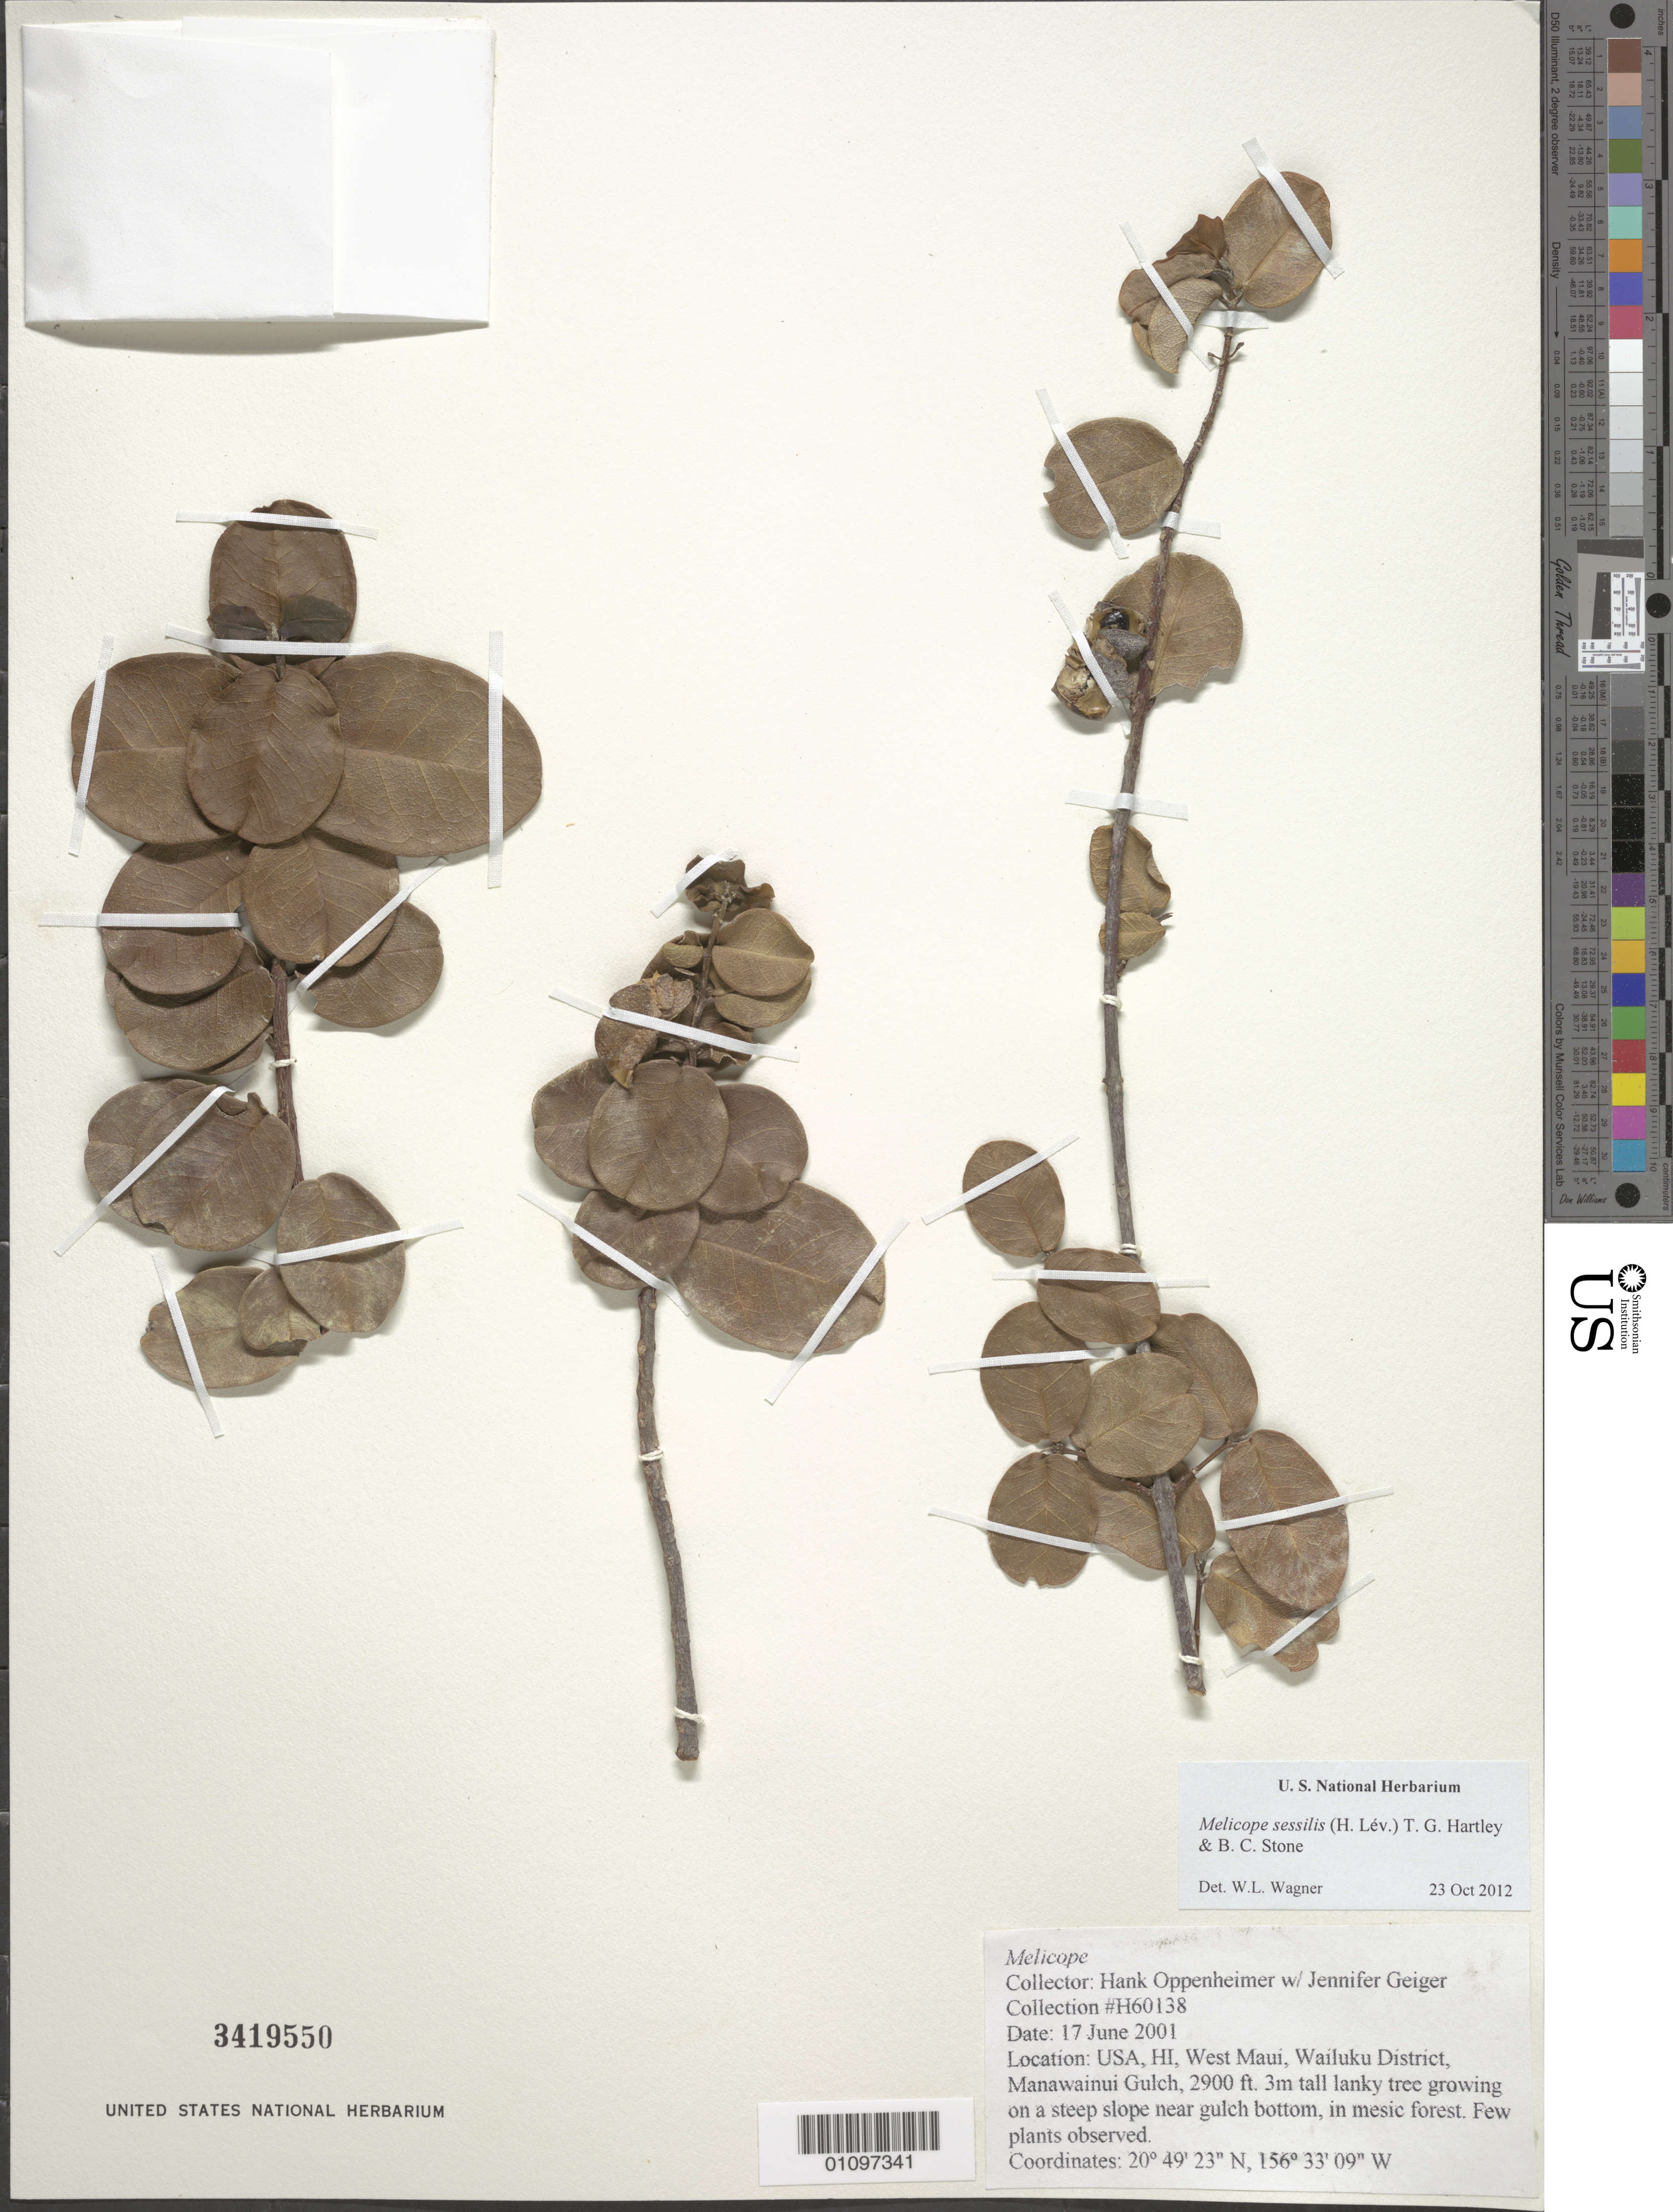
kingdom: Plantae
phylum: Tracheophyta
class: Magnoliopsida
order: Sapindales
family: Rutaceae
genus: Melicope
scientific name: Melicope sessilis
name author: (H. Lév.) T.G. Hartley & B.C. Stone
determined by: Wagner, W. L., (BOT), Smithsonian Institution - National Museum of Natural History (UNITED STATES)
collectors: H. L. Oppenheimer & J. Geiger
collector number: H6018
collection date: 2001-06-17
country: United States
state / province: Hawaii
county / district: Maui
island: Maui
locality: West Maui, Wailuku district, Manawainui Gulch.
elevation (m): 884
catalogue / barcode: US 3419550